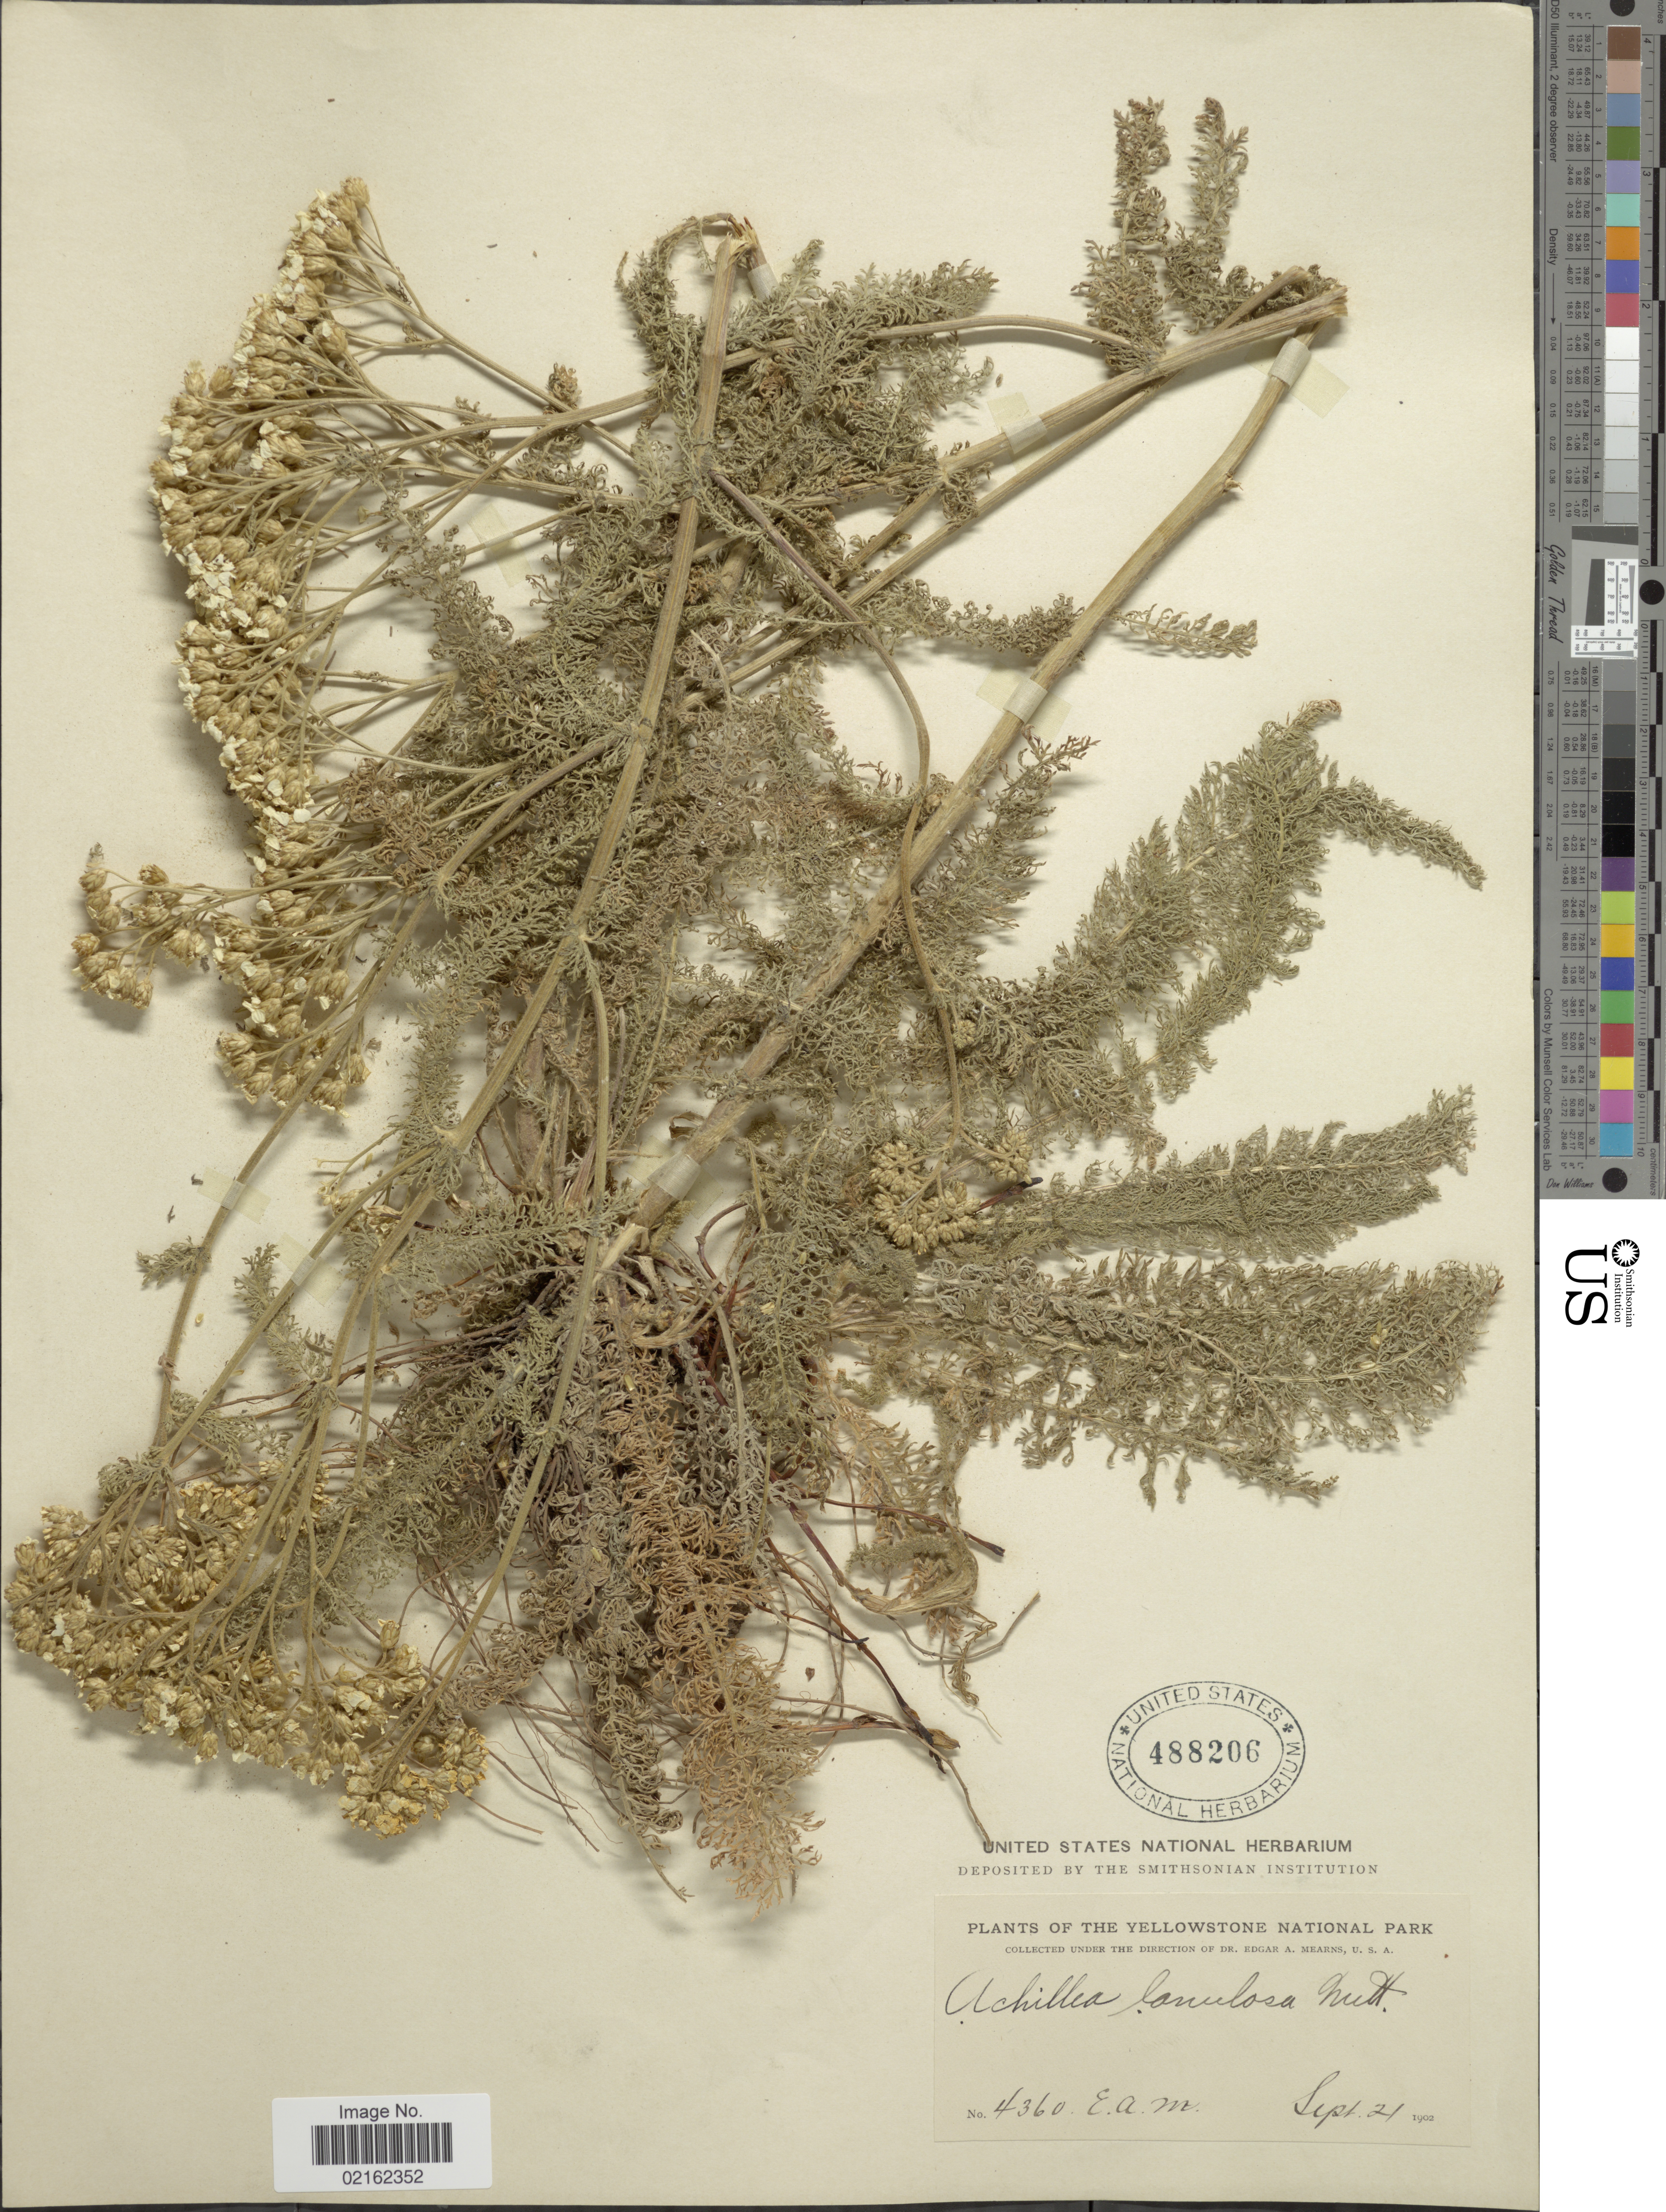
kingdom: Plantae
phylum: Tracheophyta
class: Magnoliopsida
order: Asterales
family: Asteraceae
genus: Achillea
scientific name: Achillea sp.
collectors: ex herb. Edgar A. Mearns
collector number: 4360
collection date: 1902-09-21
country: United States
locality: Yellowstone National Park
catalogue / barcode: US 488206